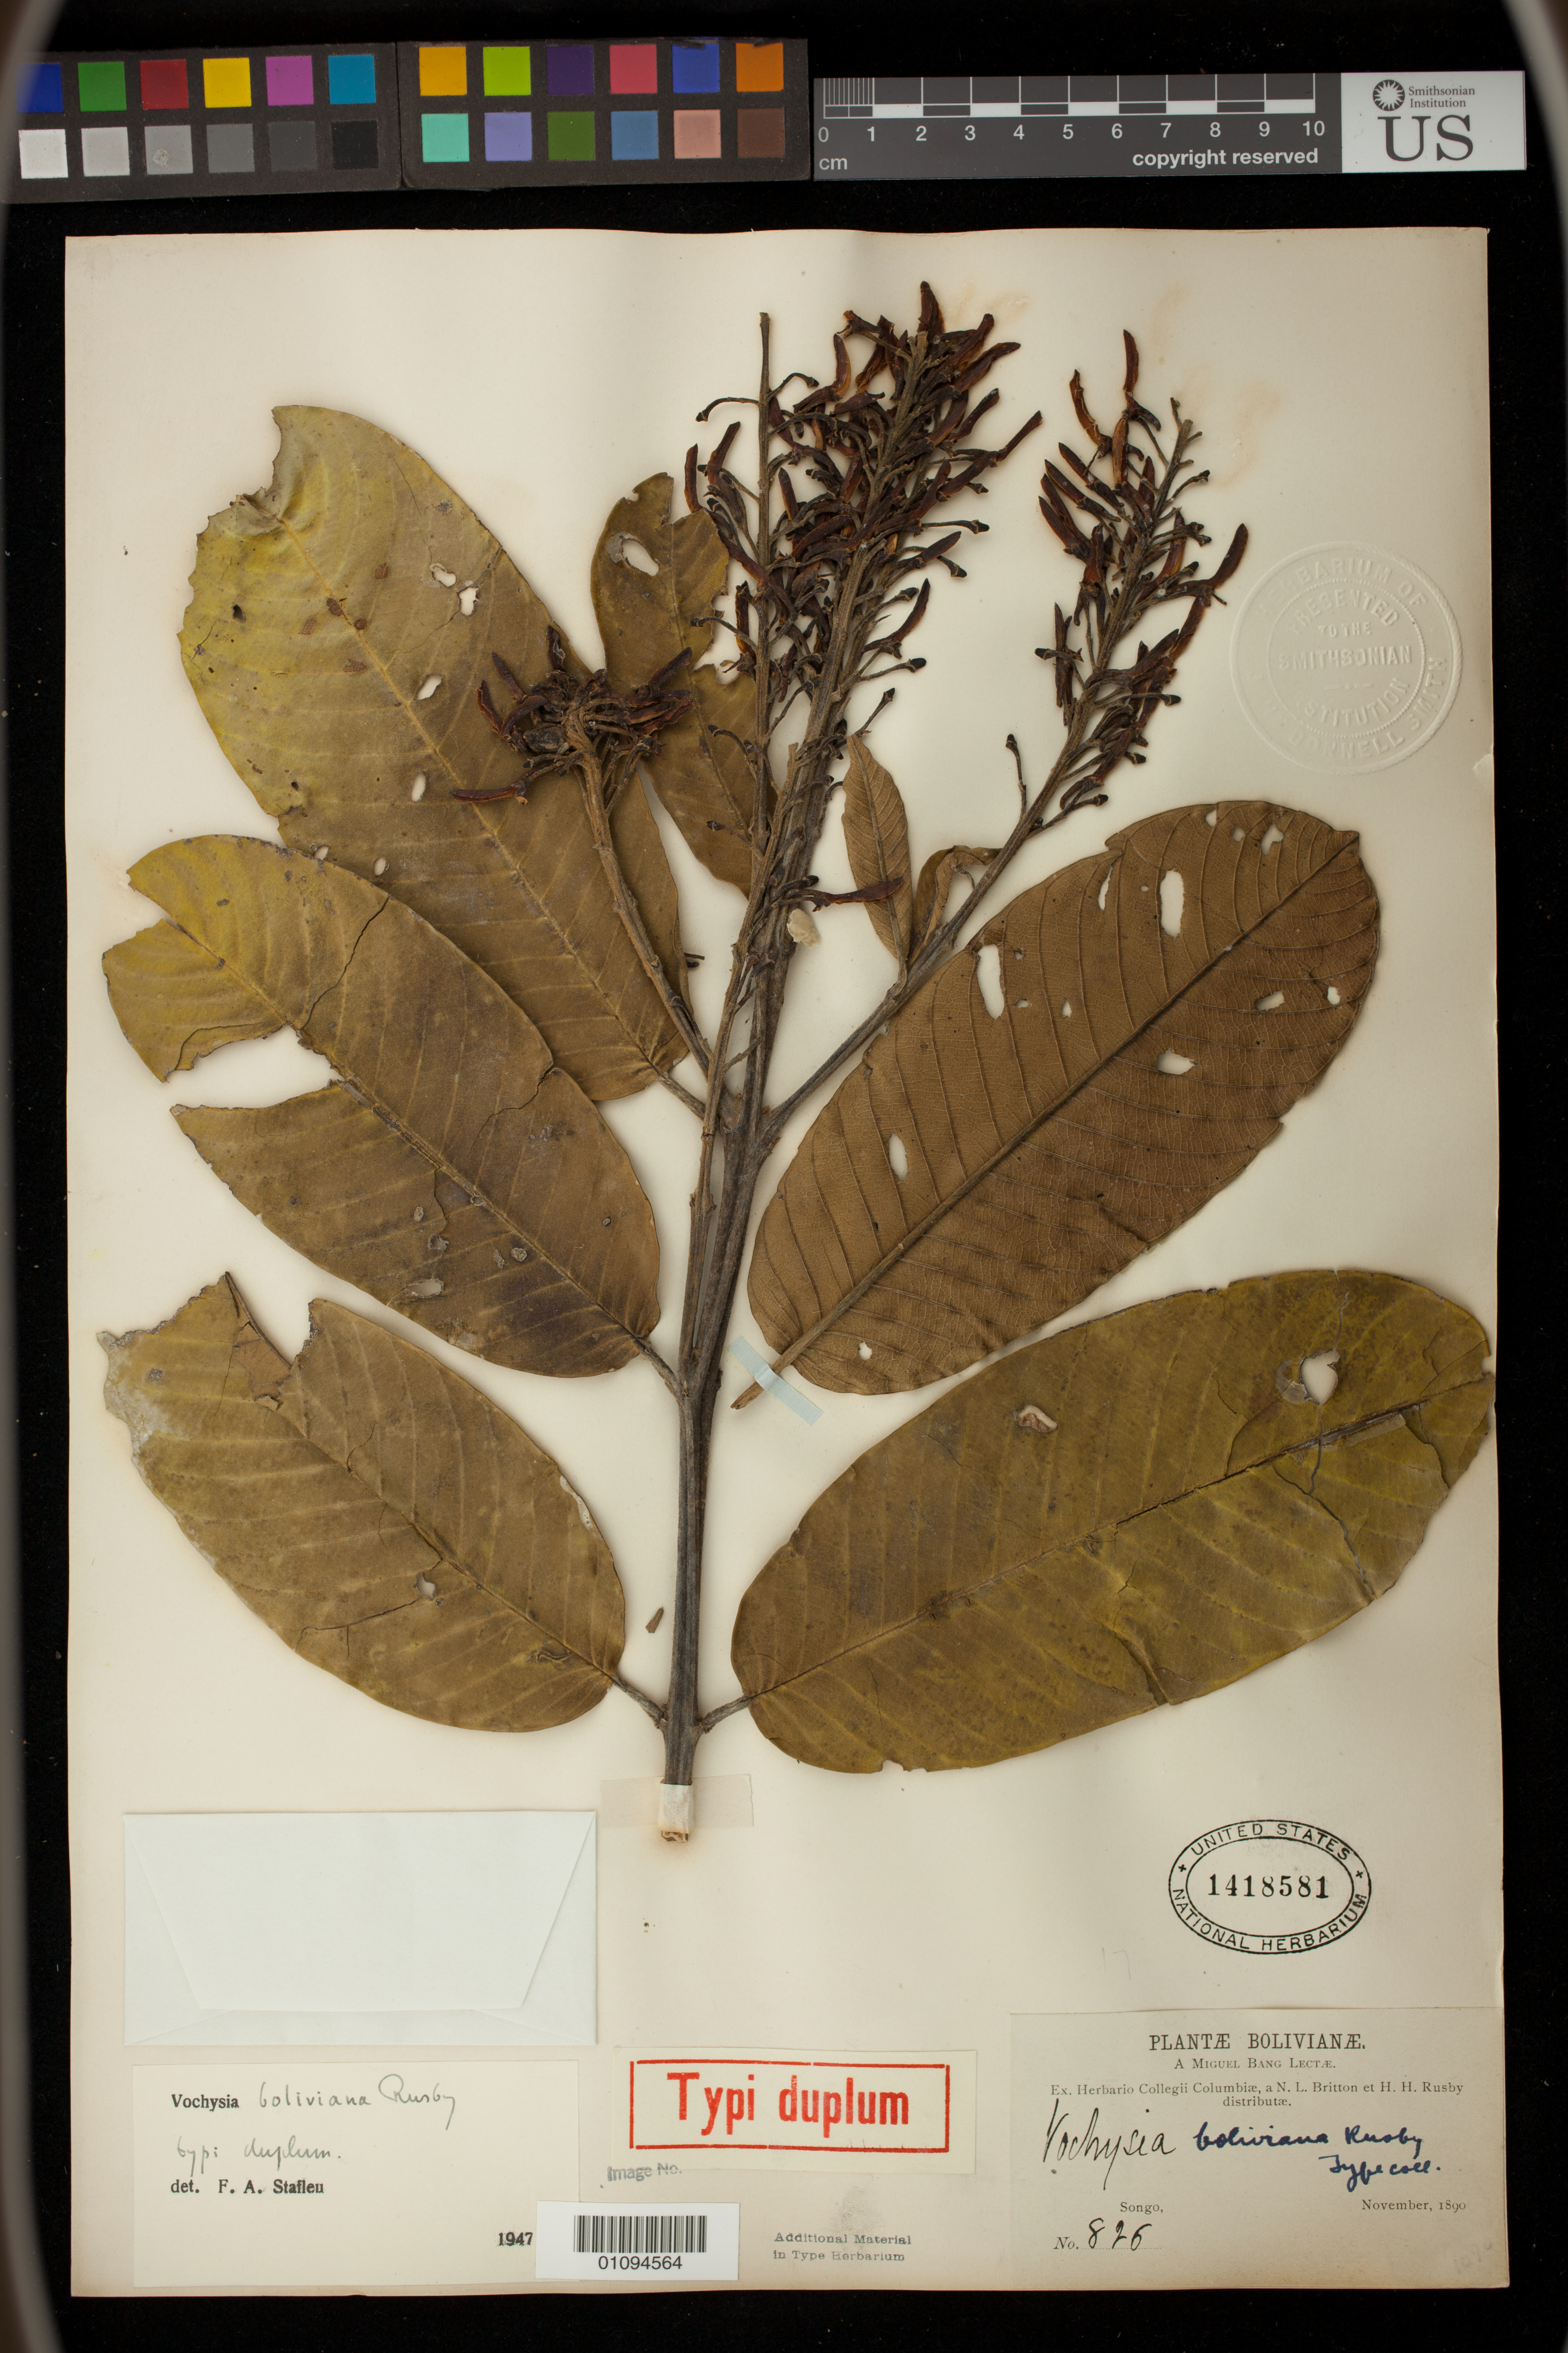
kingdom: Plantae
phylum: Tracheophyta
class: Magnoliopsida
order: Myrtales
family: Vochysiaceae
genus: Vochysia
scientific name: Vochysia boliviana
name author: Rusby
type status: Isotype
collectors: M. Bang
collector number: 826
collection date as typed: Nov 1890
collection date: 1890-11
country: Bolivia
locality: Songo.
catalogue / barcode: US 1418581